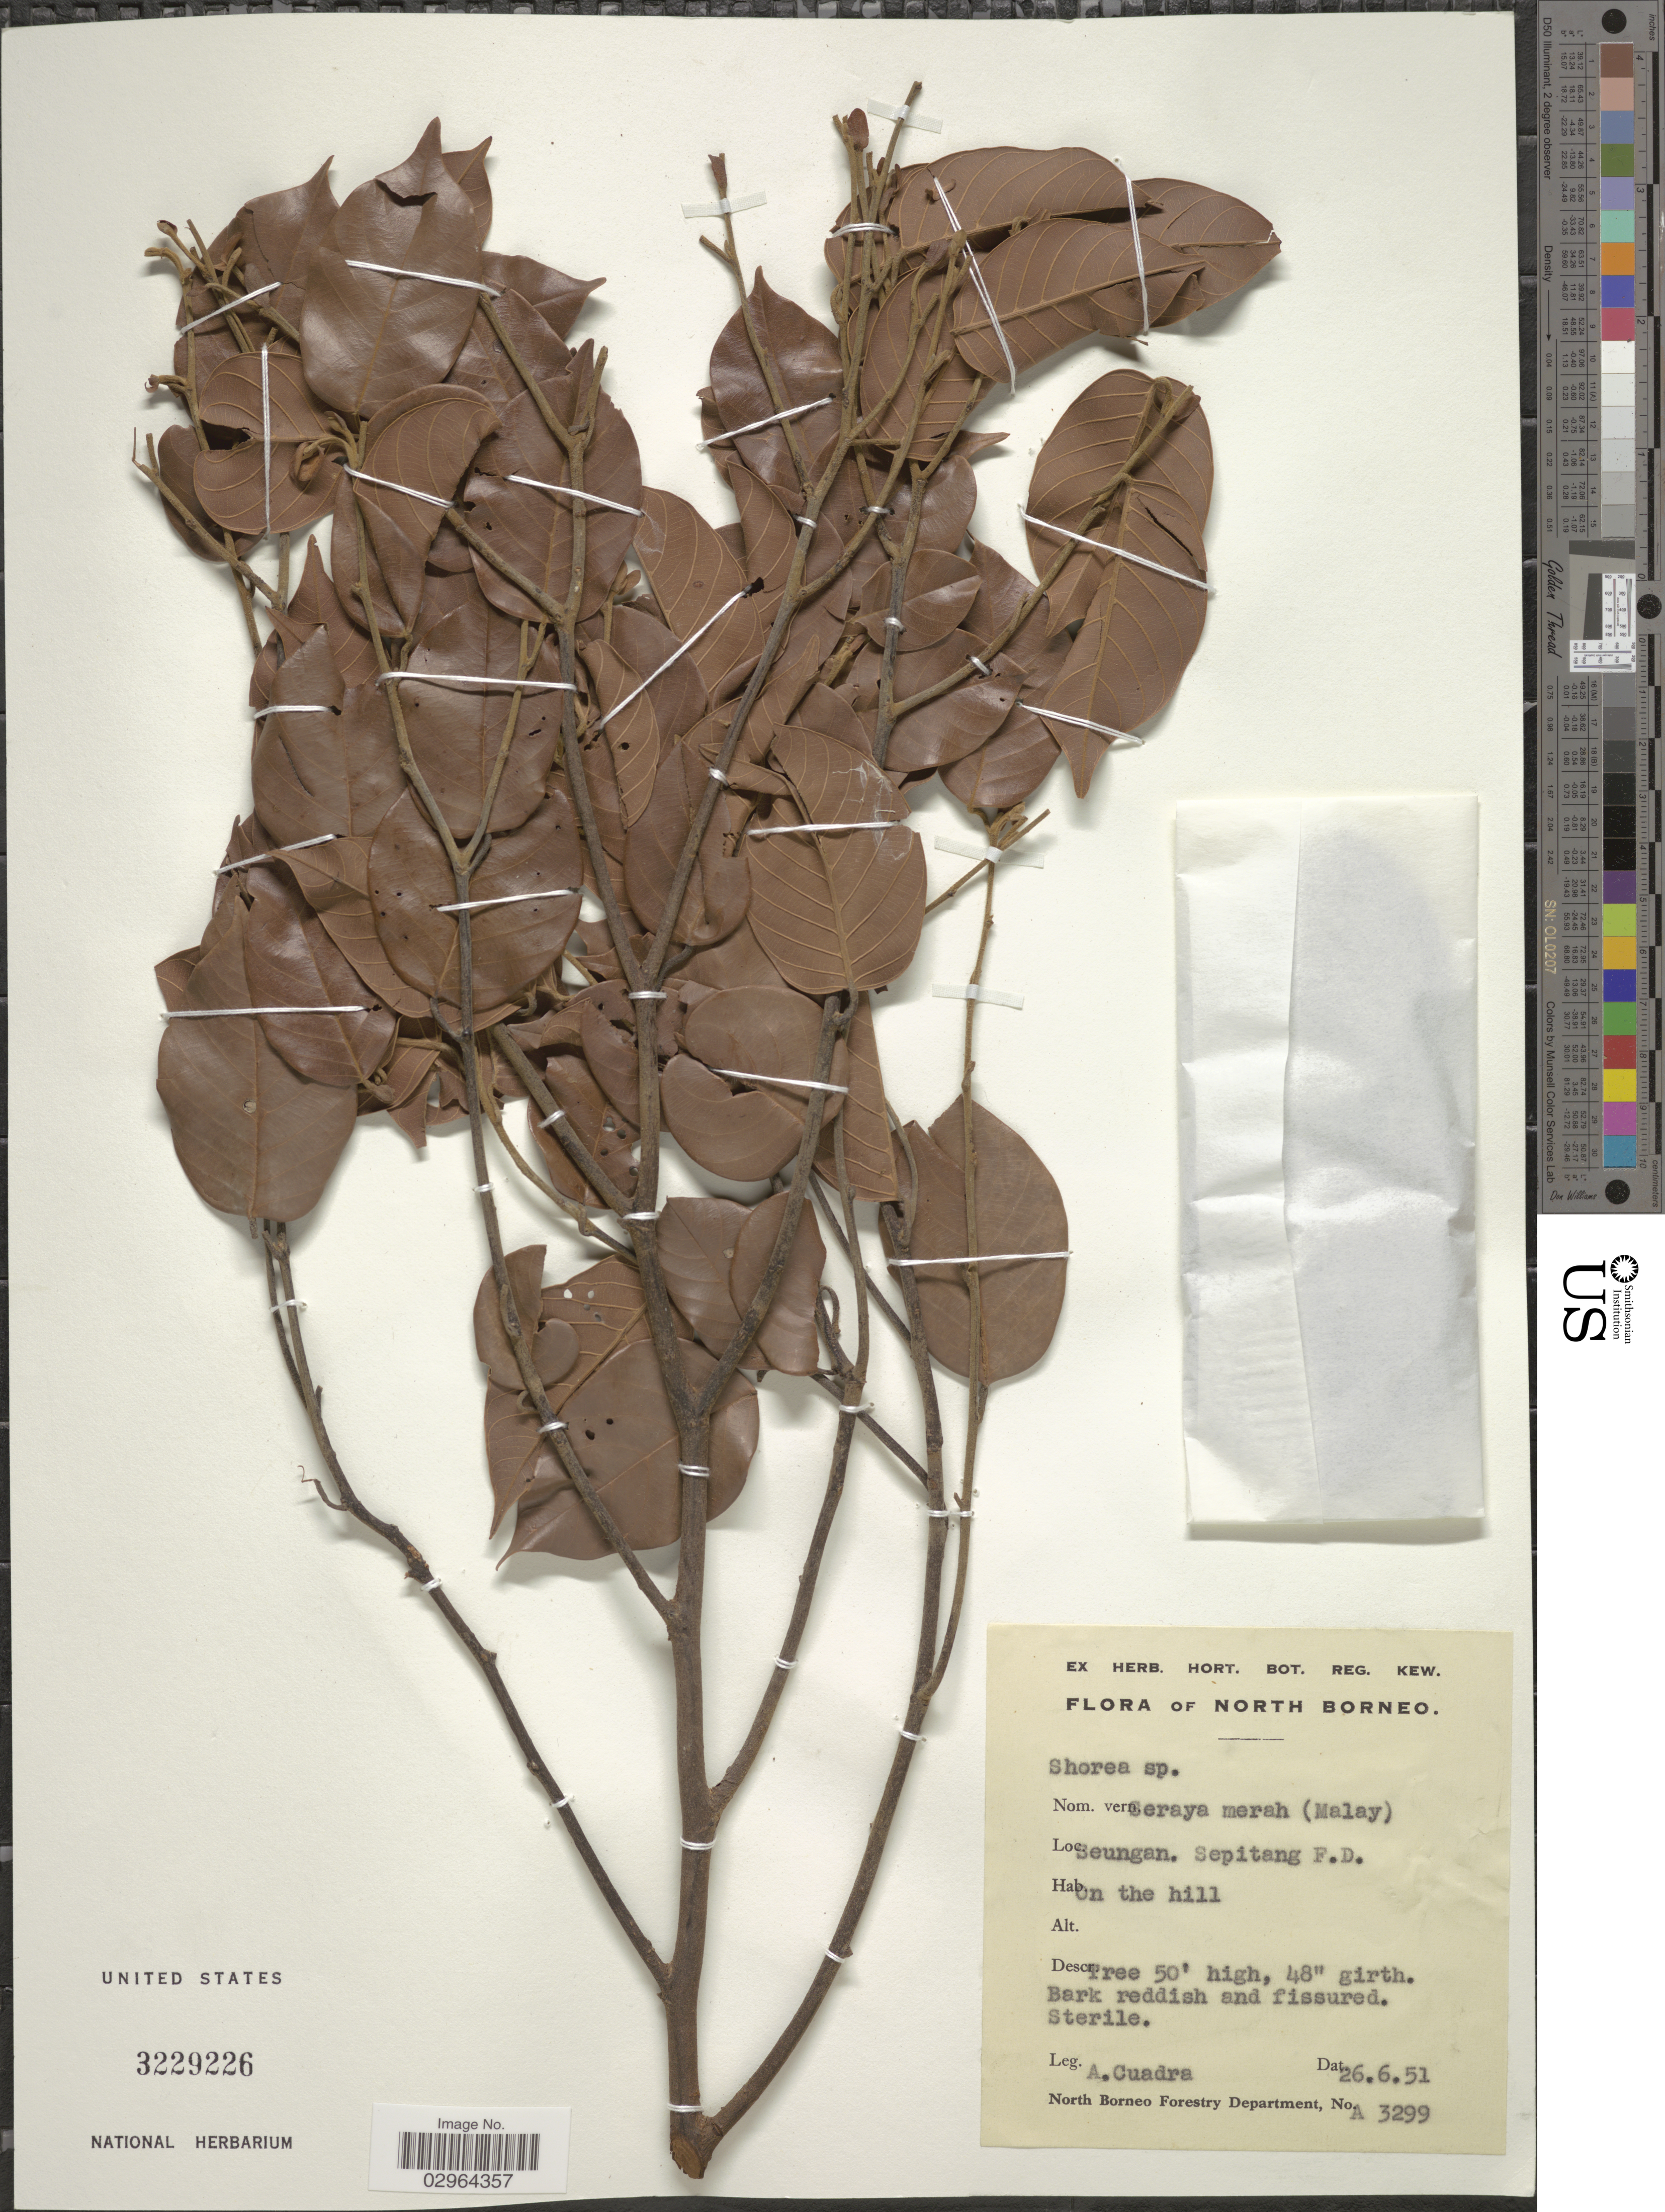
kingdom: Plantae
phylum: Tracheophyta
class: Magnoliopsida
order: Malvales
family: Dipterocarpaceae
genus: Rubroshorea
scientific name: Rubroshorea ovata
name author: (Dyer ex Brandis) P.S. Ashton & J. Heck.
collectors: A. Cuadra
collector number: A3299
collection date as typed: Transcribed d/m/y: 26/6/51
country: Malaysia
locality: North Borneo. Seungen. Sepitang F.D.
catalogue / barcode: US 3229226